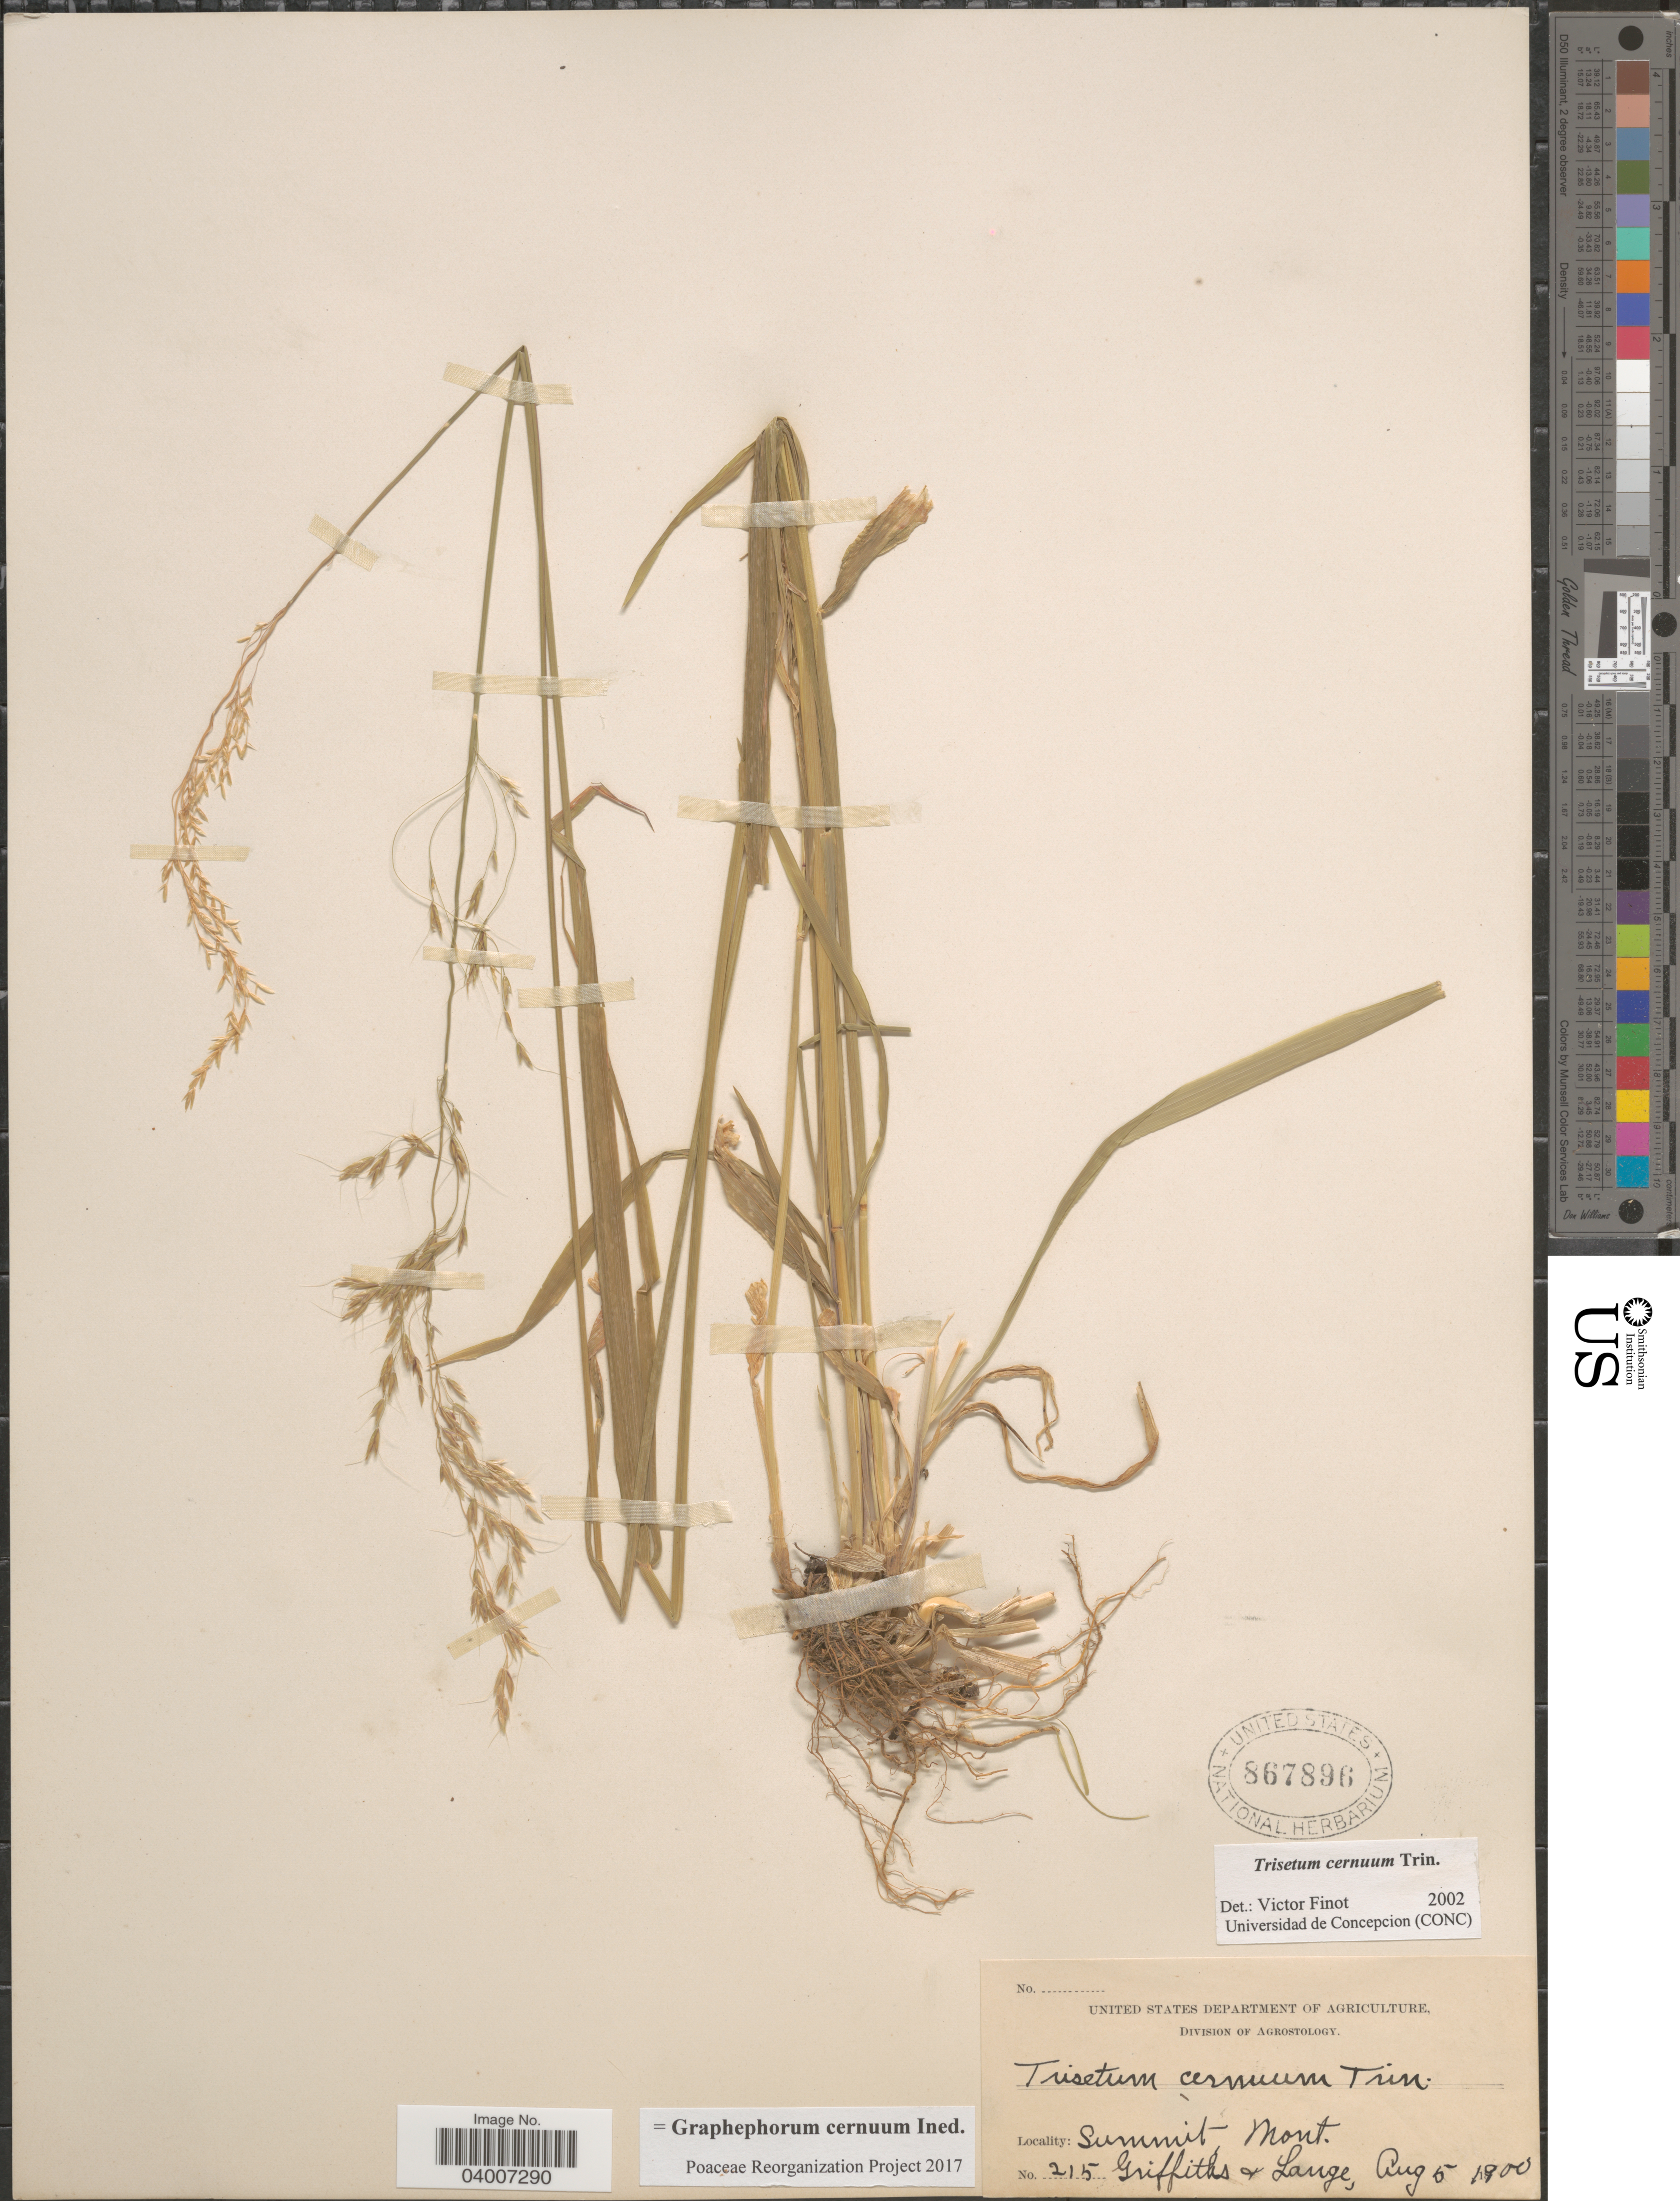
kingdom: Plantae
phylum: Tracheophyta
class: Liliopsida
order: Poales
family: Poaceae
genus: Graphephorum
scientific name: Graphephorum cernuum ined.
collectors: -- Griffiths & -- Lange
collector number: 215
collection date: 1900-08-05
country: United States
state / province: Montana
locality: Summit.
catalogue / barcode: US 867896